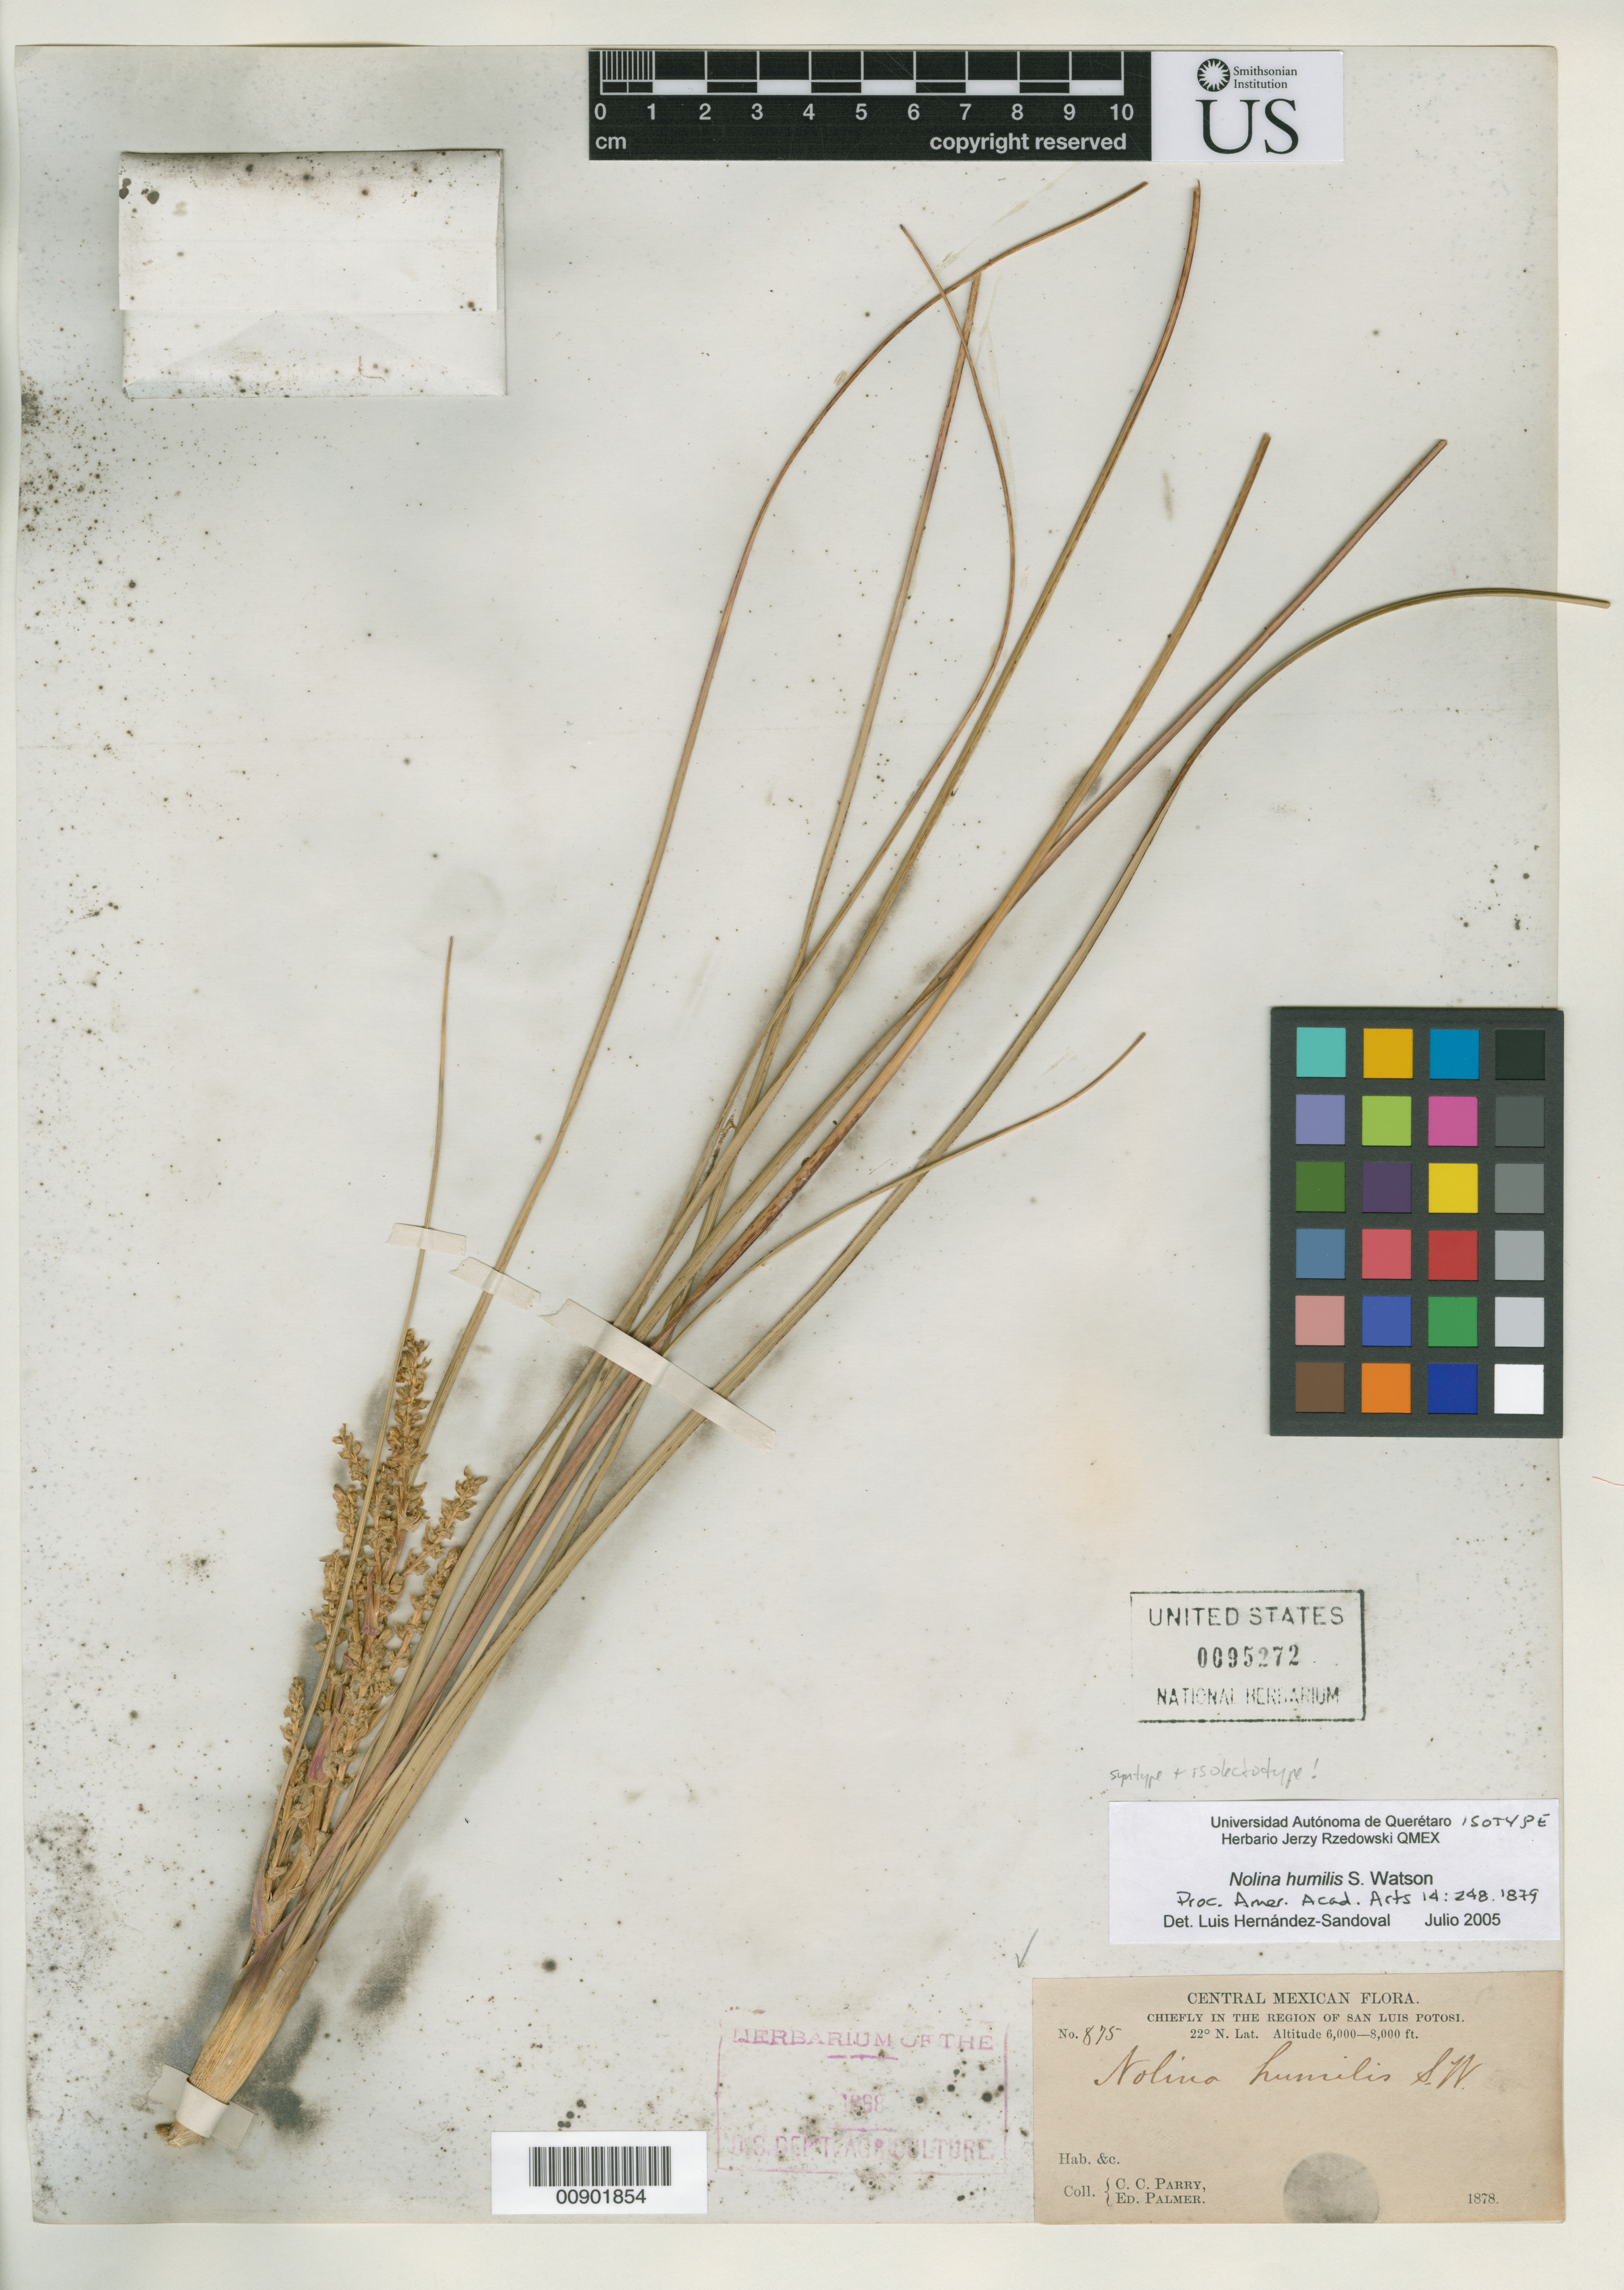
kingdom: Plantae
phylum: Tracheophyta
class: Liliopsida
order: Asparagales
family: Asparagaceae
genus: Nolina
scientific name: Nolina humilis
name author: S. Watson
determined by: Hernández-Sandoval, L. G.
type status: Isolectotype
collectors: C. C. Parry & E. Palmer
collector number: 875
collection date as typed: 1878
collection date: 1878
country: Mexico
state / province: San Luis Potosí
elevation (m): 1829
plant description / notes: See also Baker 1881, J. Linn. Soc., Bot. 18: 237 (original basis for lectotypification).; The other syntype, Parry & Palmer 874, is also the type collection of Beaucarnea watsonii Baker.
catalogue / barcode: US 95272